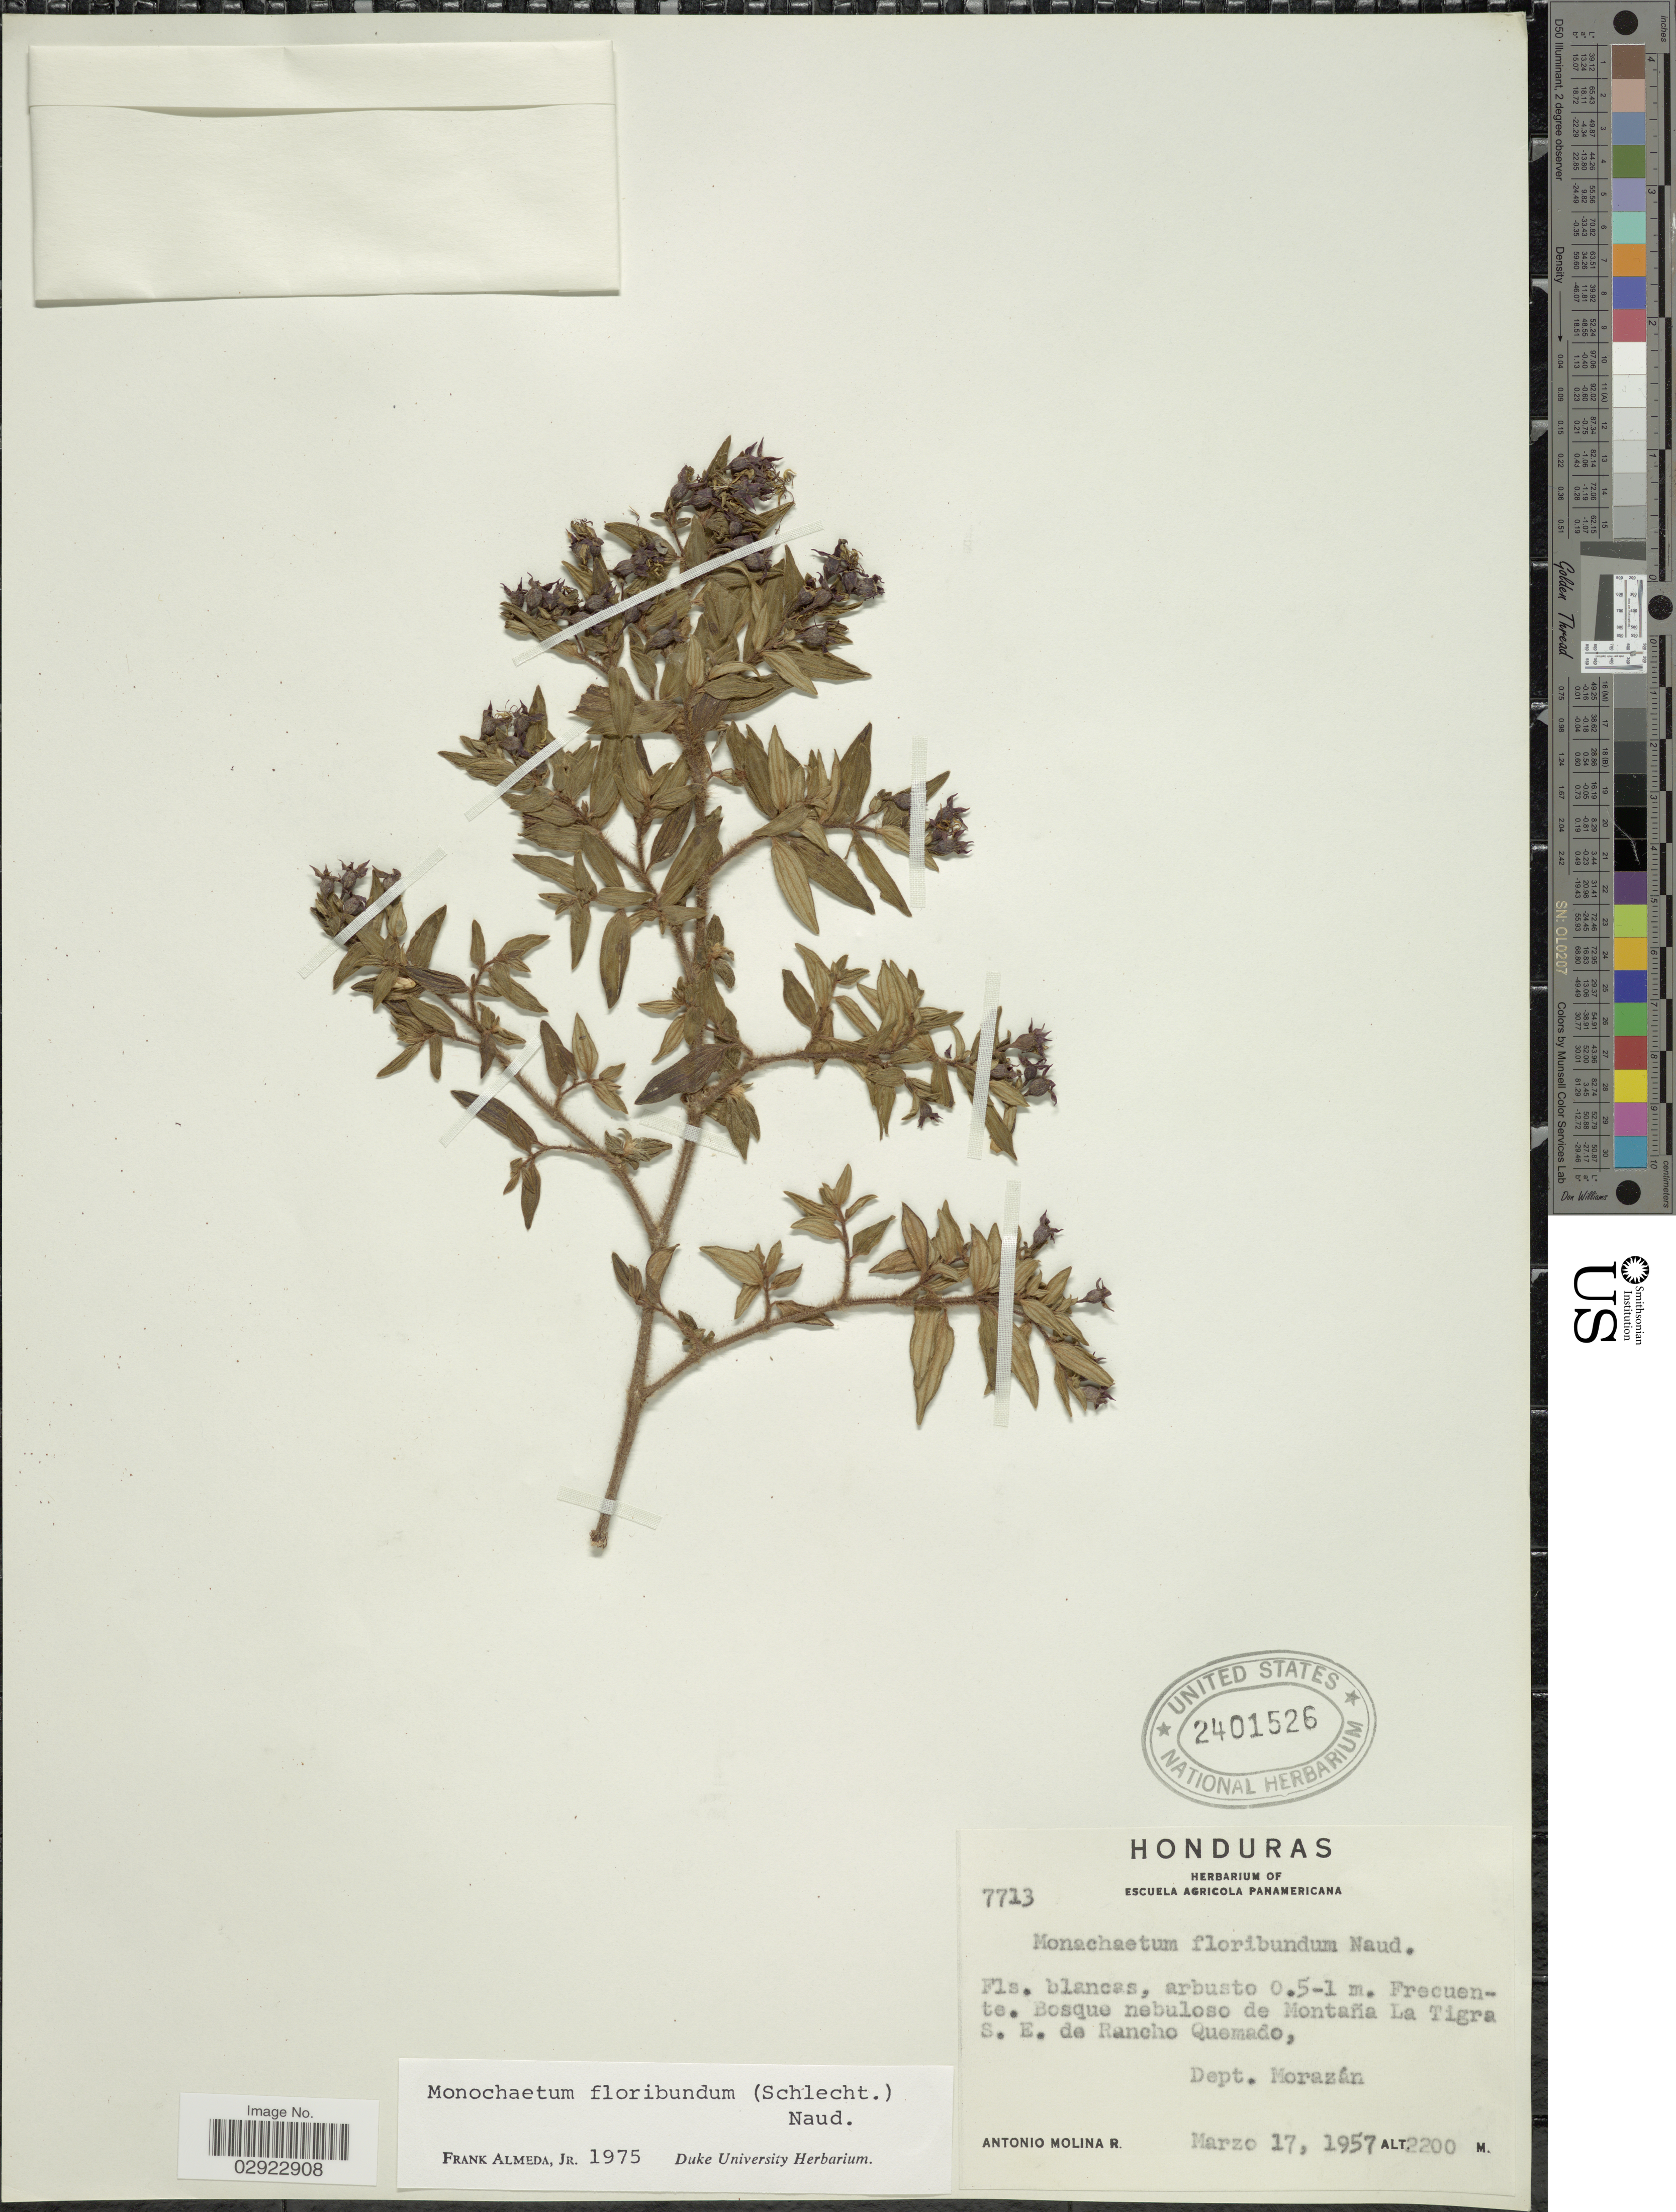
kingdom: Plantae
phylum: Tracheophyta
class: Magnoliopsida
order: Myrtales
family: Melastomataceae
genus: Monochaetum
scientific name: Monochaetum floribundum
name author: (Schltdl.) Naudin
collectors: A. Molina R.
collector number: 7713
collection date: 1957-03-17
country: Honduras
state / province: Fco. Morazán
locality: Bosque nebuloso de Montaña La Tigra S.E. de Rancho Quemado, Dept. Morazán.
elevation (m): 2200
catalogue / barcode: US 2401526